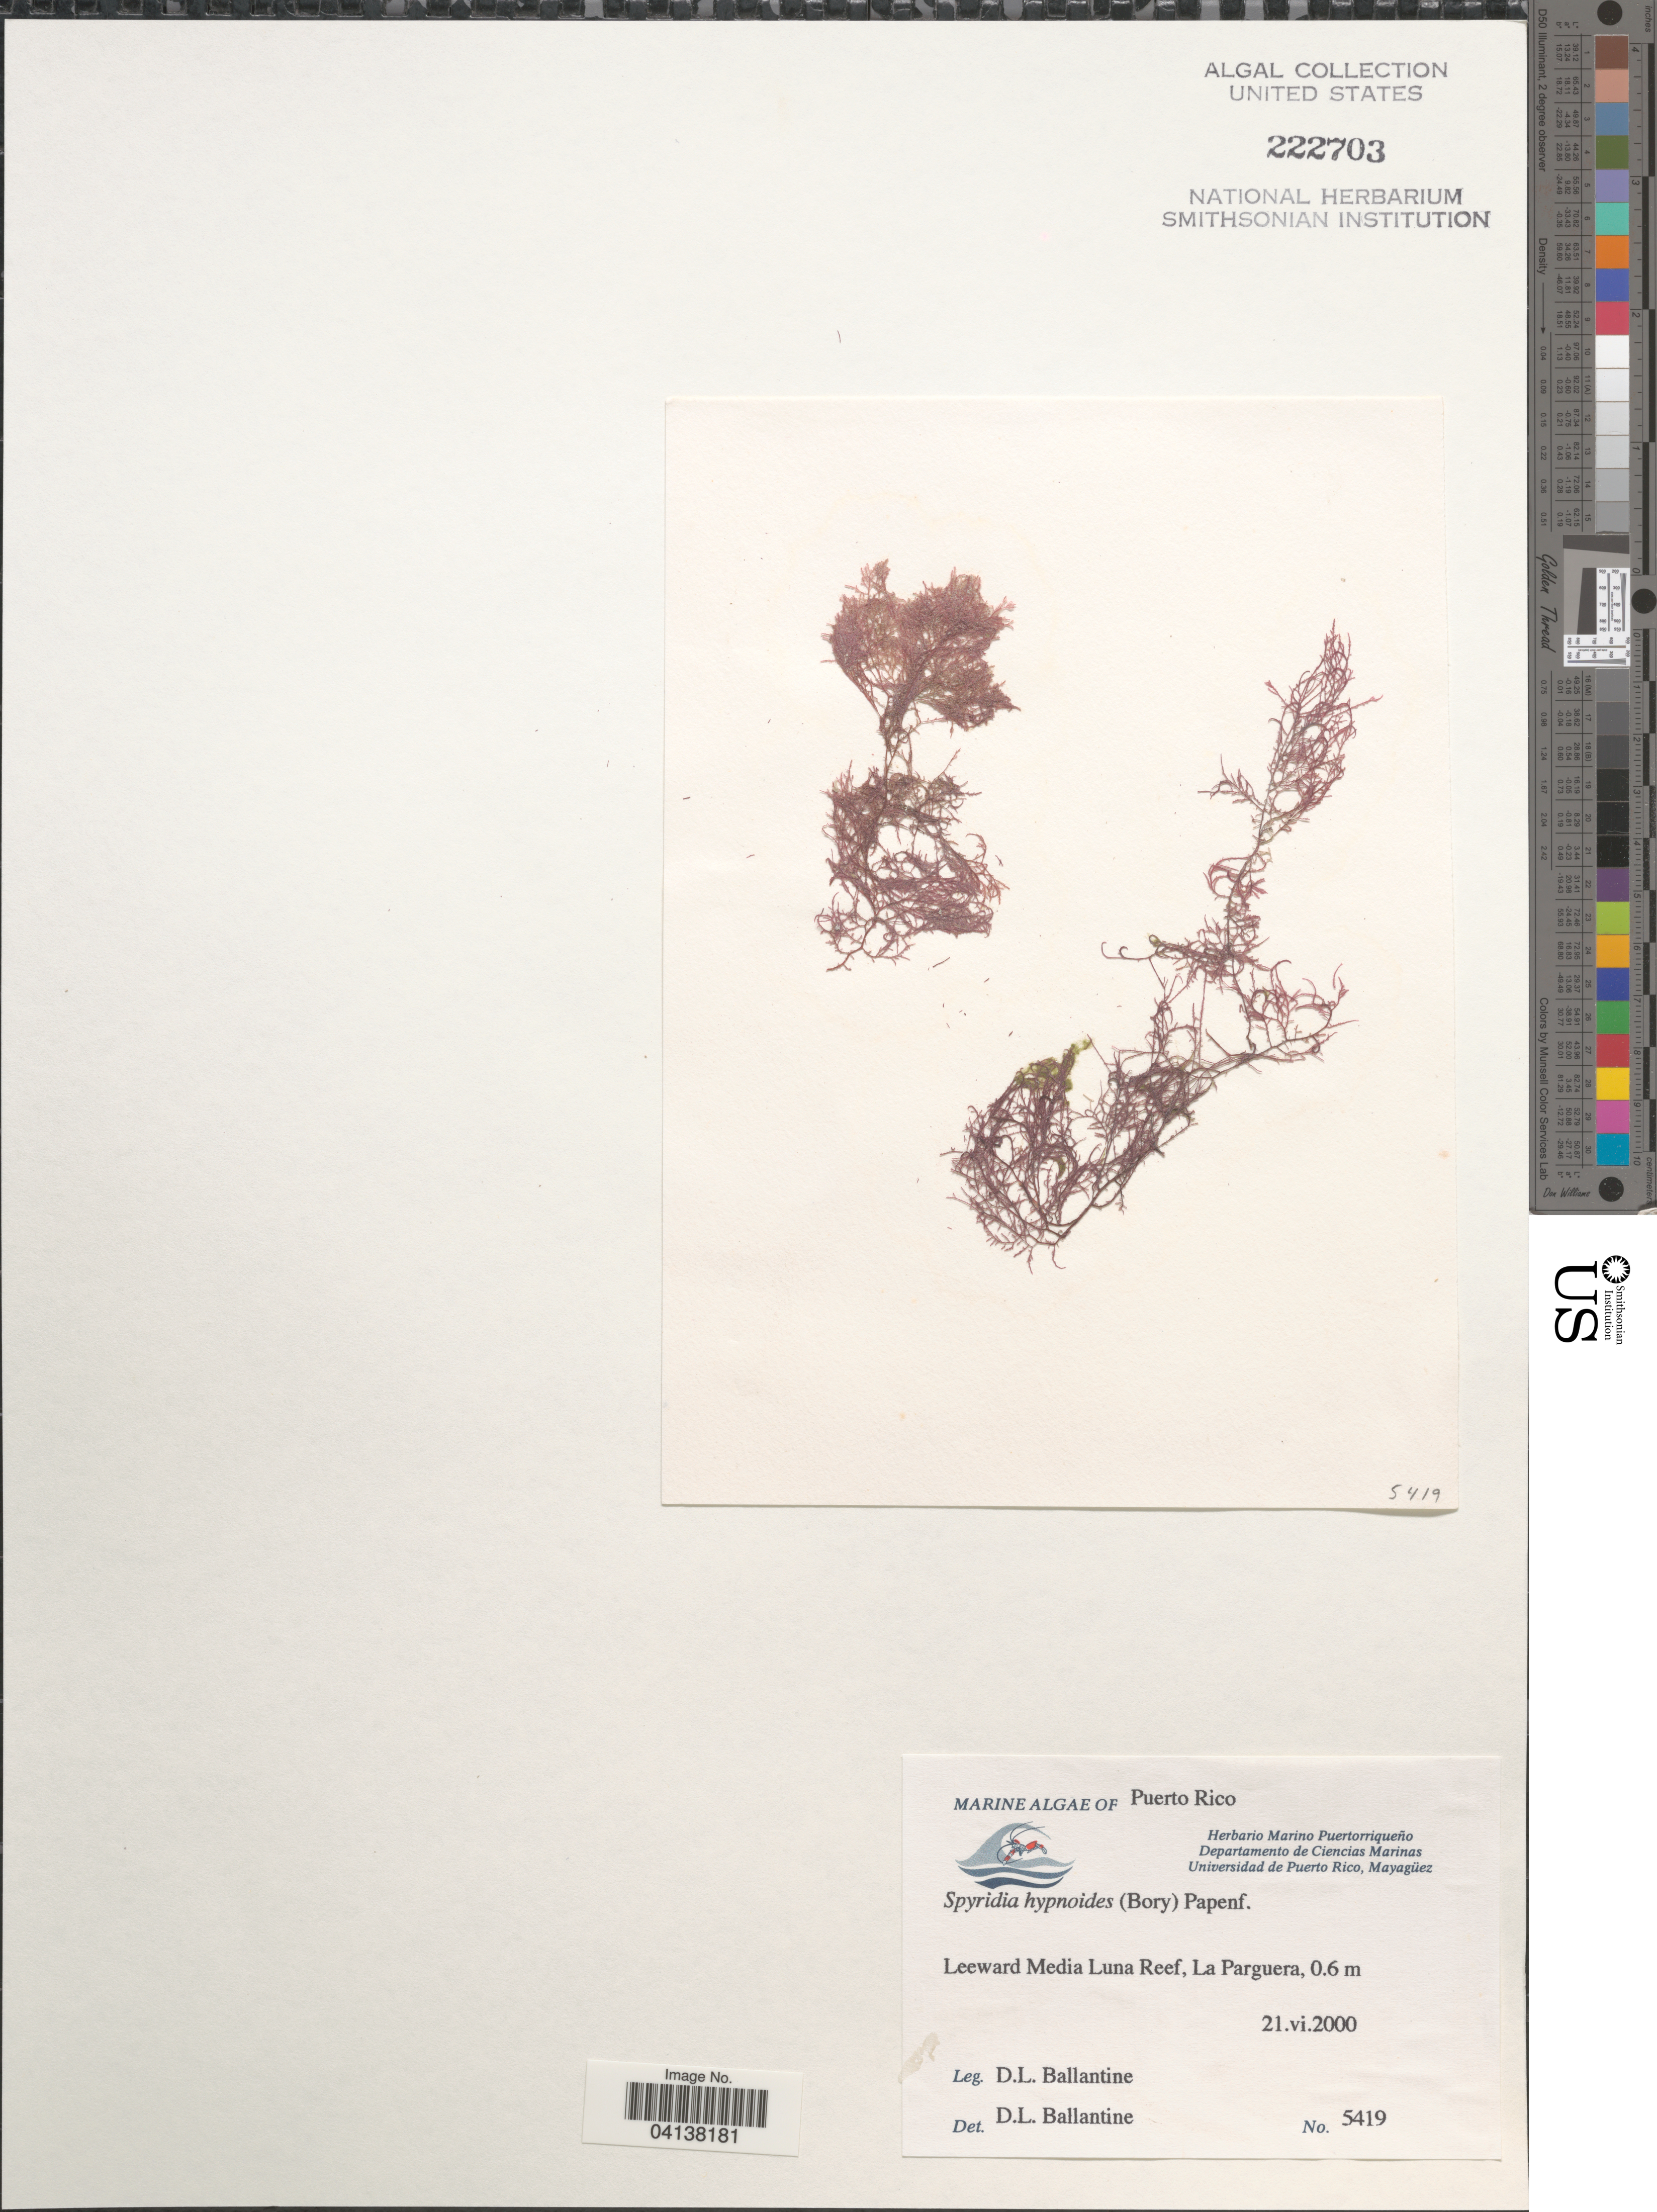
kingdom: Plantae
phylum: Rhodophyta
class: Florideophyceae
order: Ceramiales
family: Spyridiaceae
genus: Spyridia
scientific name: Spyridia hypnoides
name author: (Bory) Papenf.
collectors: D.L. Ballantine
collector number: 5419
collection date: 2000-06-21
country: Puerto Rico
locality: Leeward Media Luna Reef, La Parguera.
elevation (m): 0.6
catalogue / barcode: US 222703